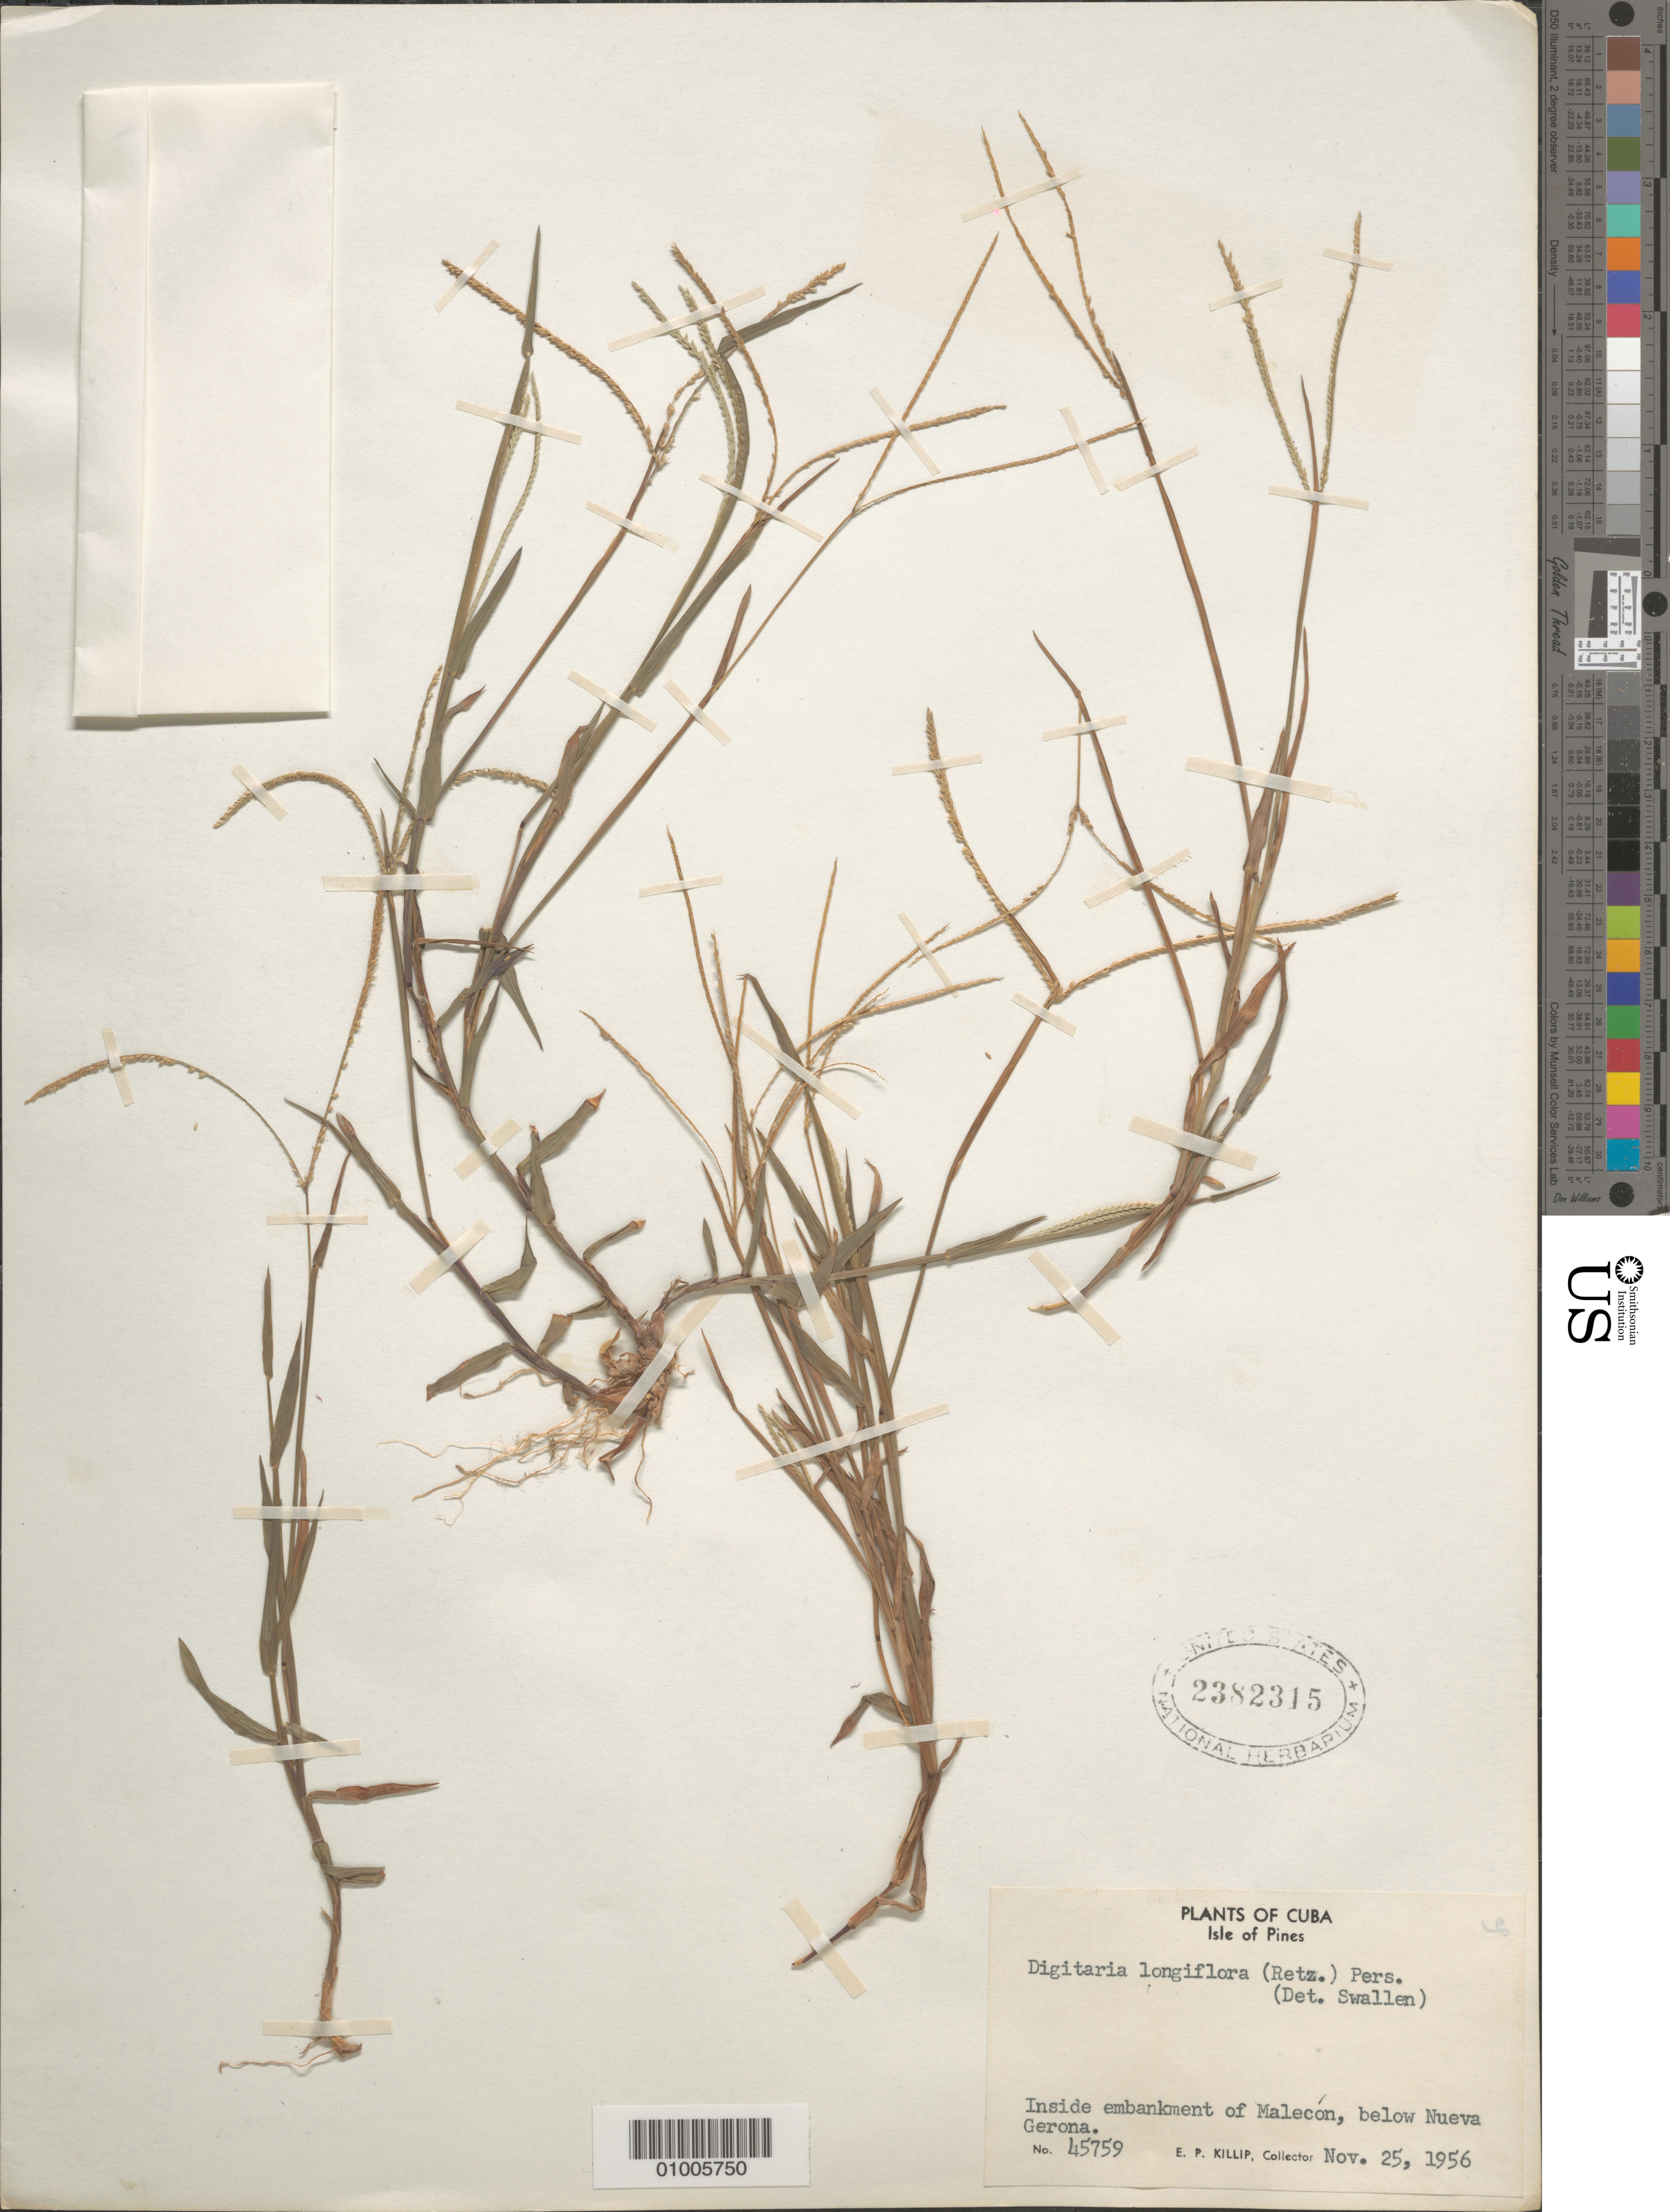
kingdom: Plantae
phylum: Tracheophyta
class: Liliopsida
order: Poales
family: Poaceae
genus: Digitaria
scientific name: Digitaria longiflora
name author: (Retz.) Pers.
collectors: E. P. Killip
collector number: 45759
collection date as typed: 25 Nov 1956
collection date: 1956-11-25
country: Cuba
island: Cuba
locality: Inside embankmen tof Malecon, below Nueva Gerona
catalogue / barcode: US 2382315